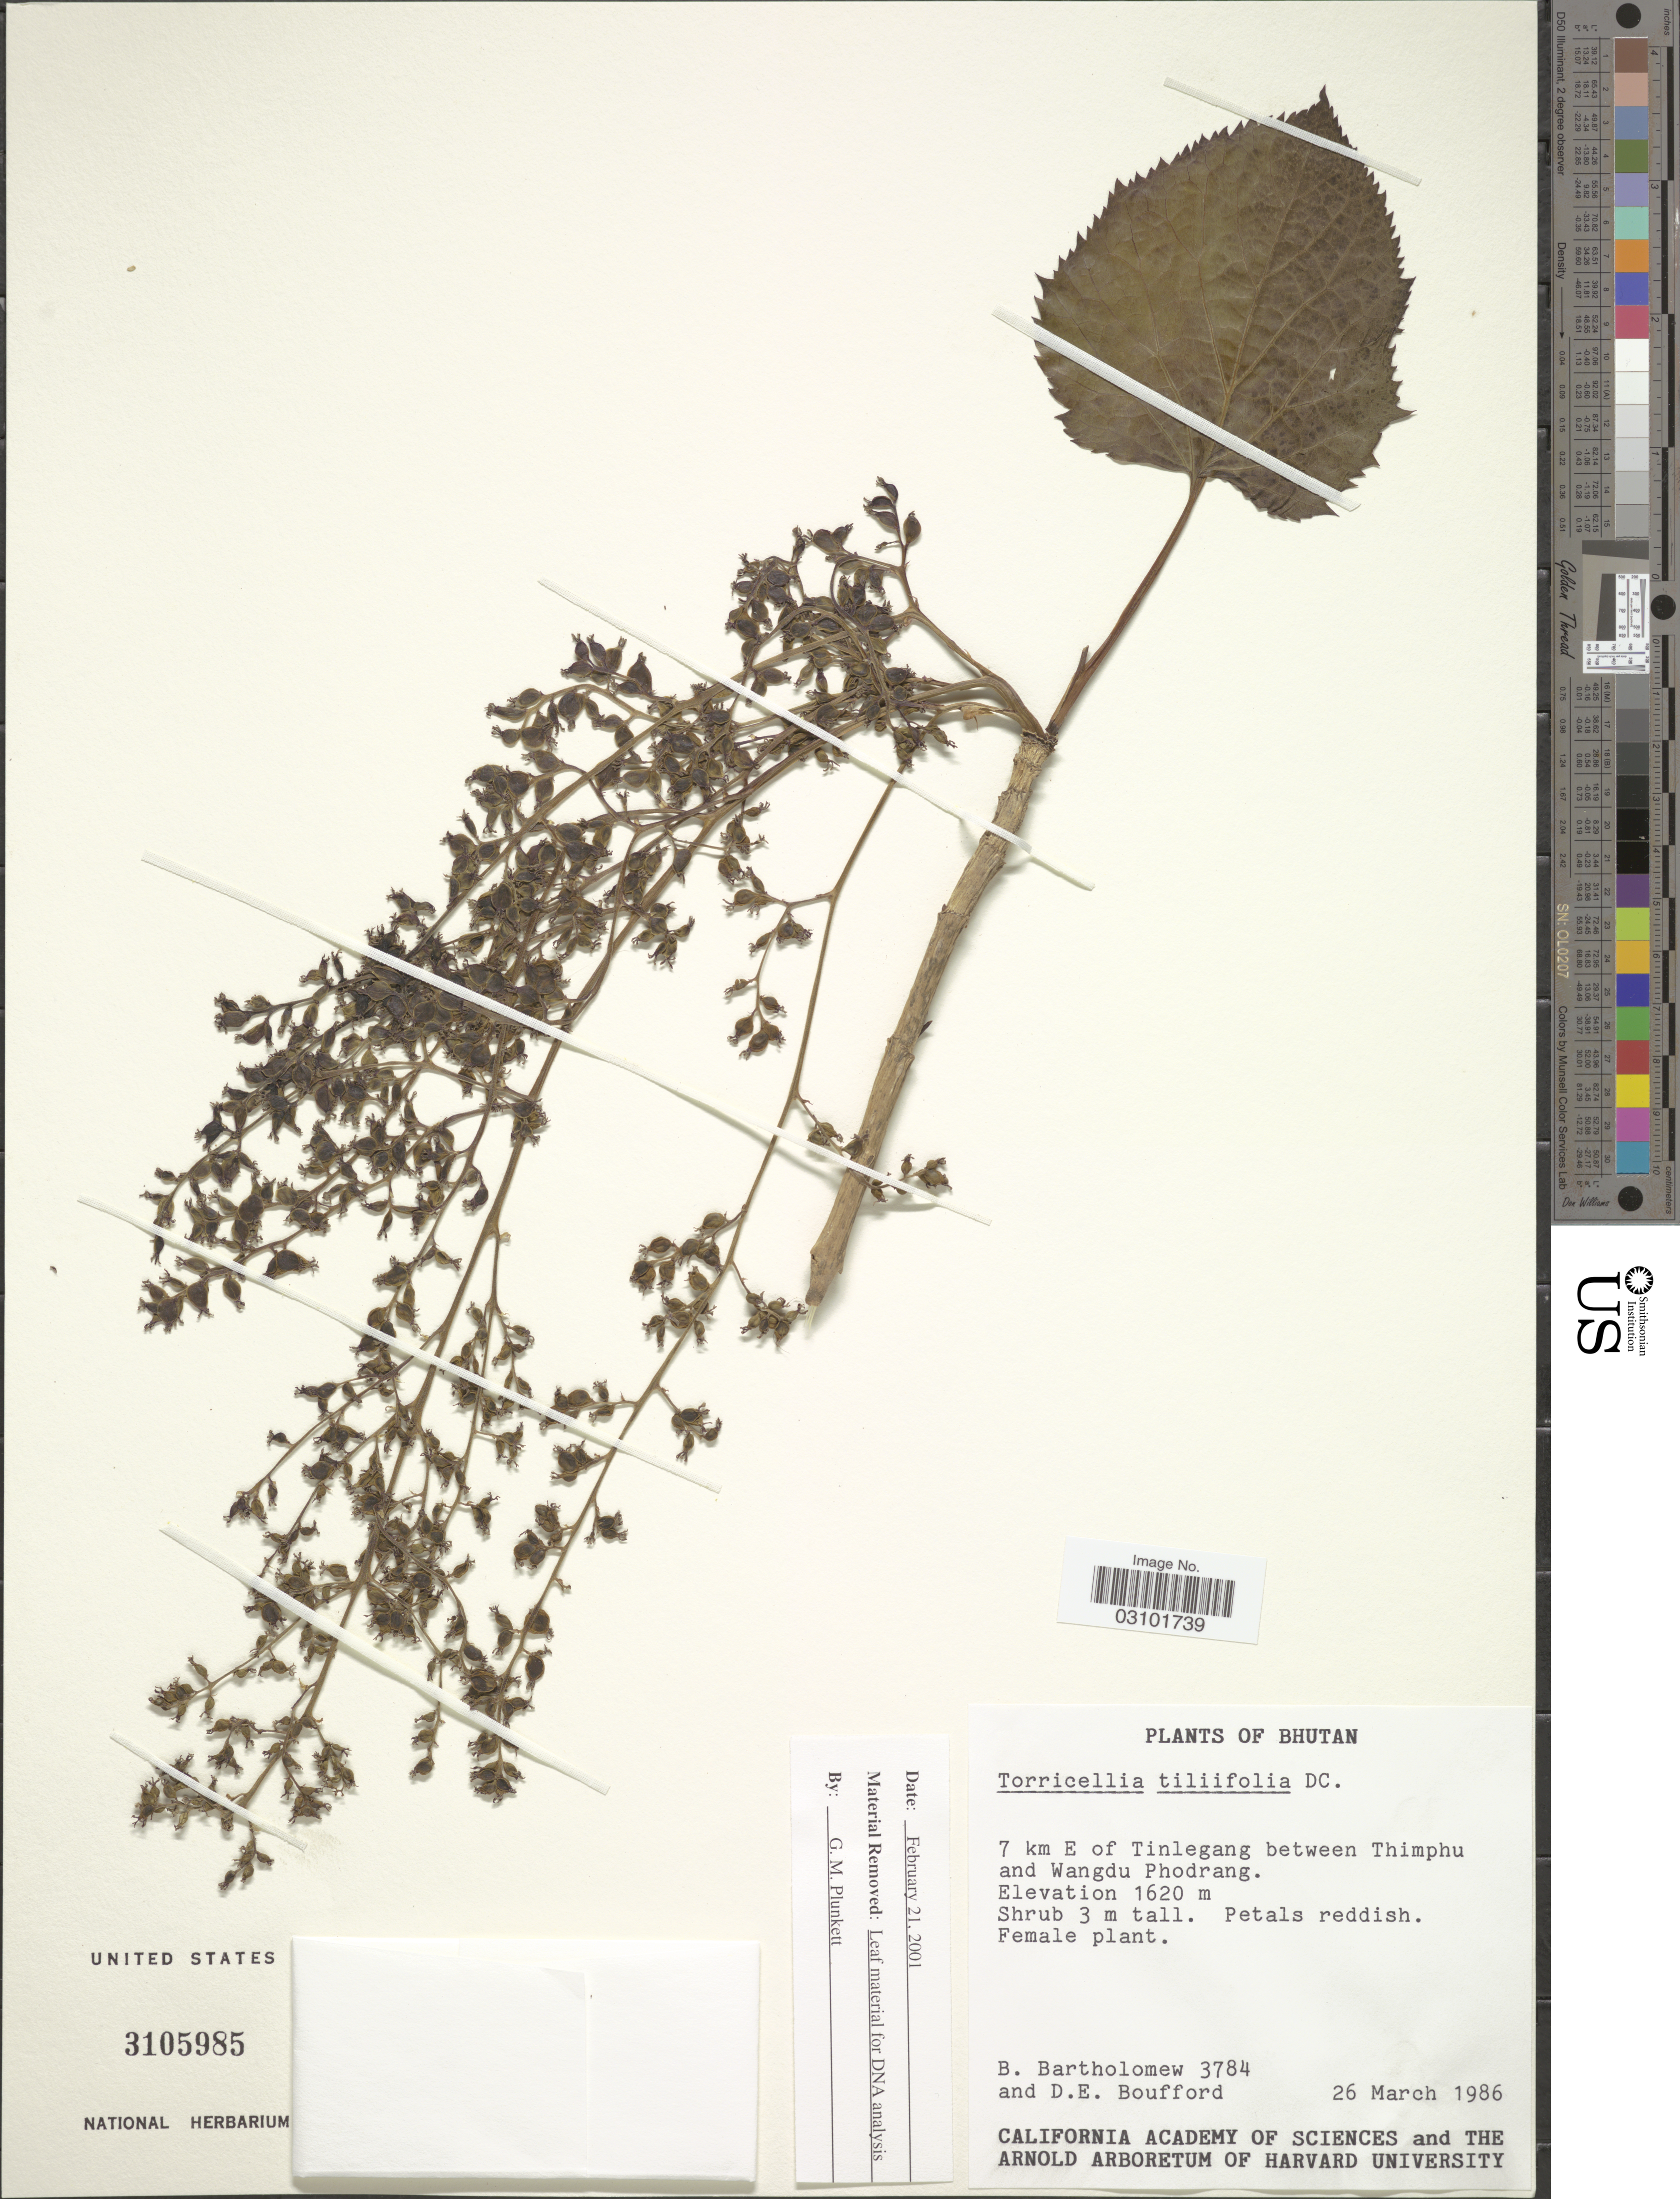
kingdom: Plantae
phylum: Tracheophyta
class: Magnoliopsida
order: Apiales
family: Torricelliaceae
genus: Torricellia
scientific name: Torricellia tiliifolia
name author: DC.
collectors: B. Bartholomew & D. E. Boufford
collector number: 3784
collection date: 1986-03-26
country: Bhutan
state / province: Wangdue Phodrang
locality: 7 km E of Tinlegang between Thimphu and Wangdu Phodrang.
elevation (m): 1620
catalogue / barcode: US 3105985